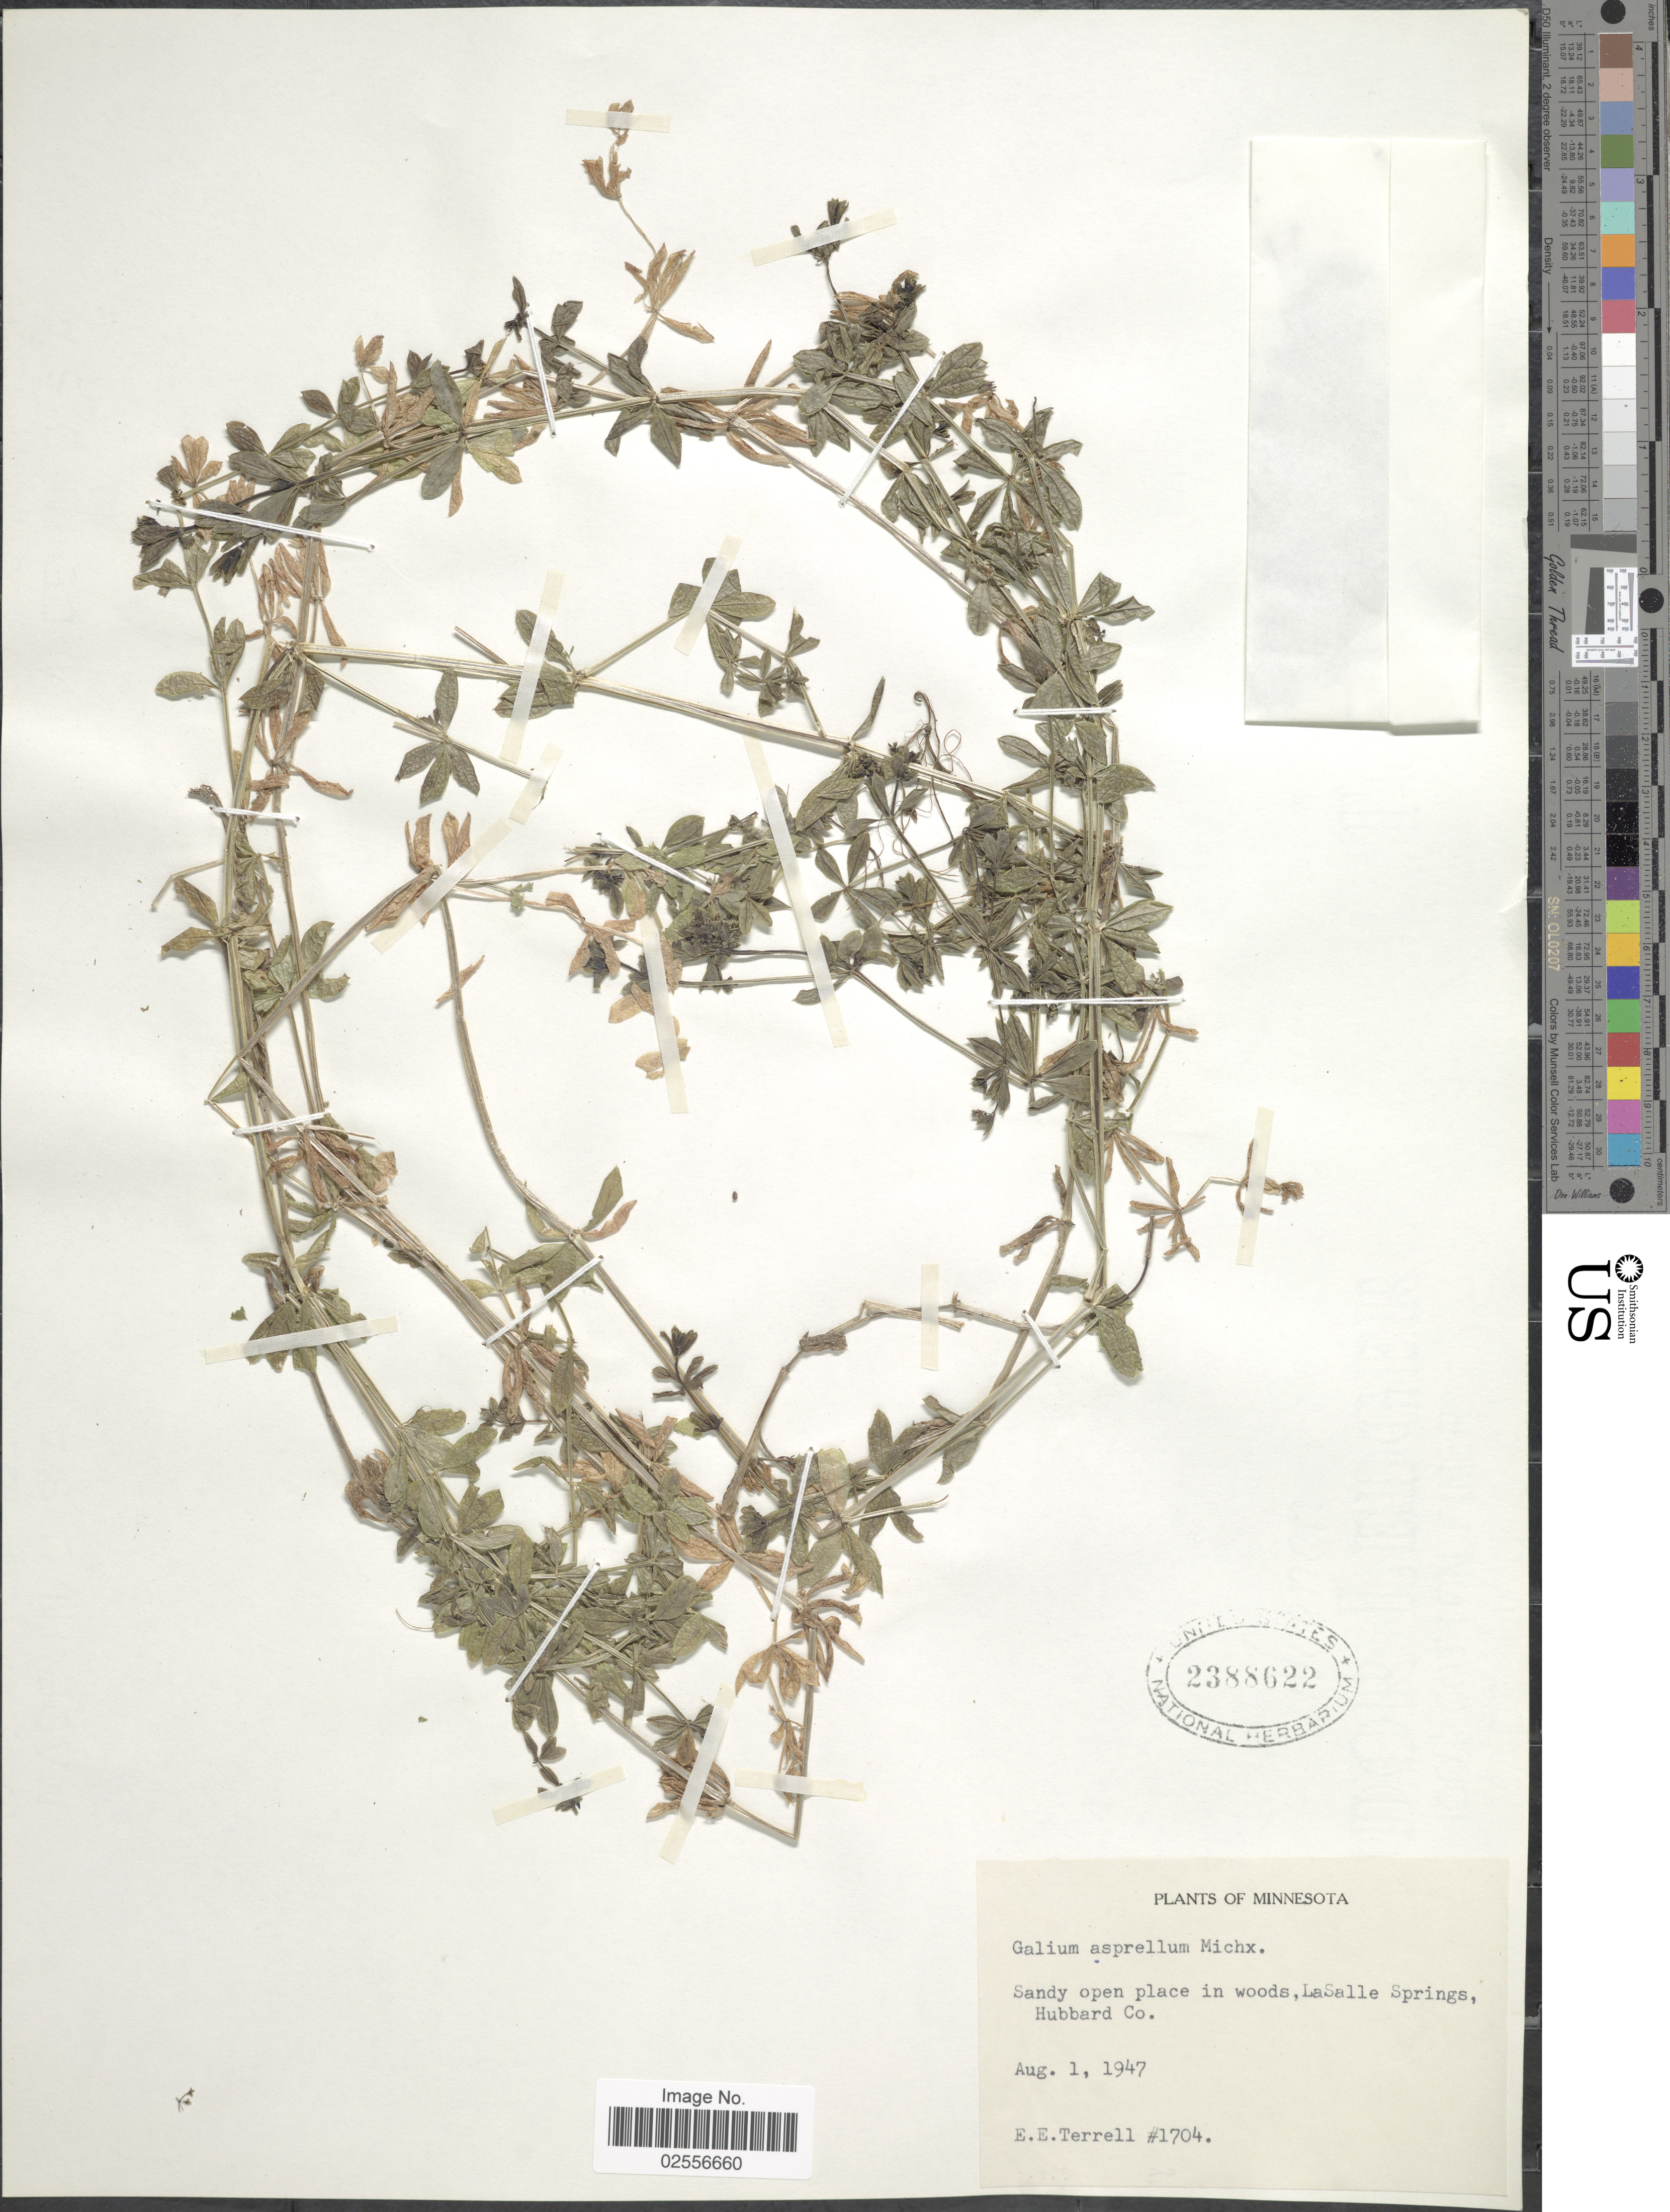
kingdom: Plantae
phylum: Tracheophyta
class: Magnoliopsida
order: Gentianales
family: Rubiaceae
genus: Galium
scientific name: Galium asprellum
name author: Michx.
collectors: E. E. Terrell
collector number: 1704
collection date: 1947-08-01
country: United States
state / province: Minnesota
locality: Sandy open place in woods, LaSalle Springs, Hubbard Co.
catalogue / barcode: US 2388622